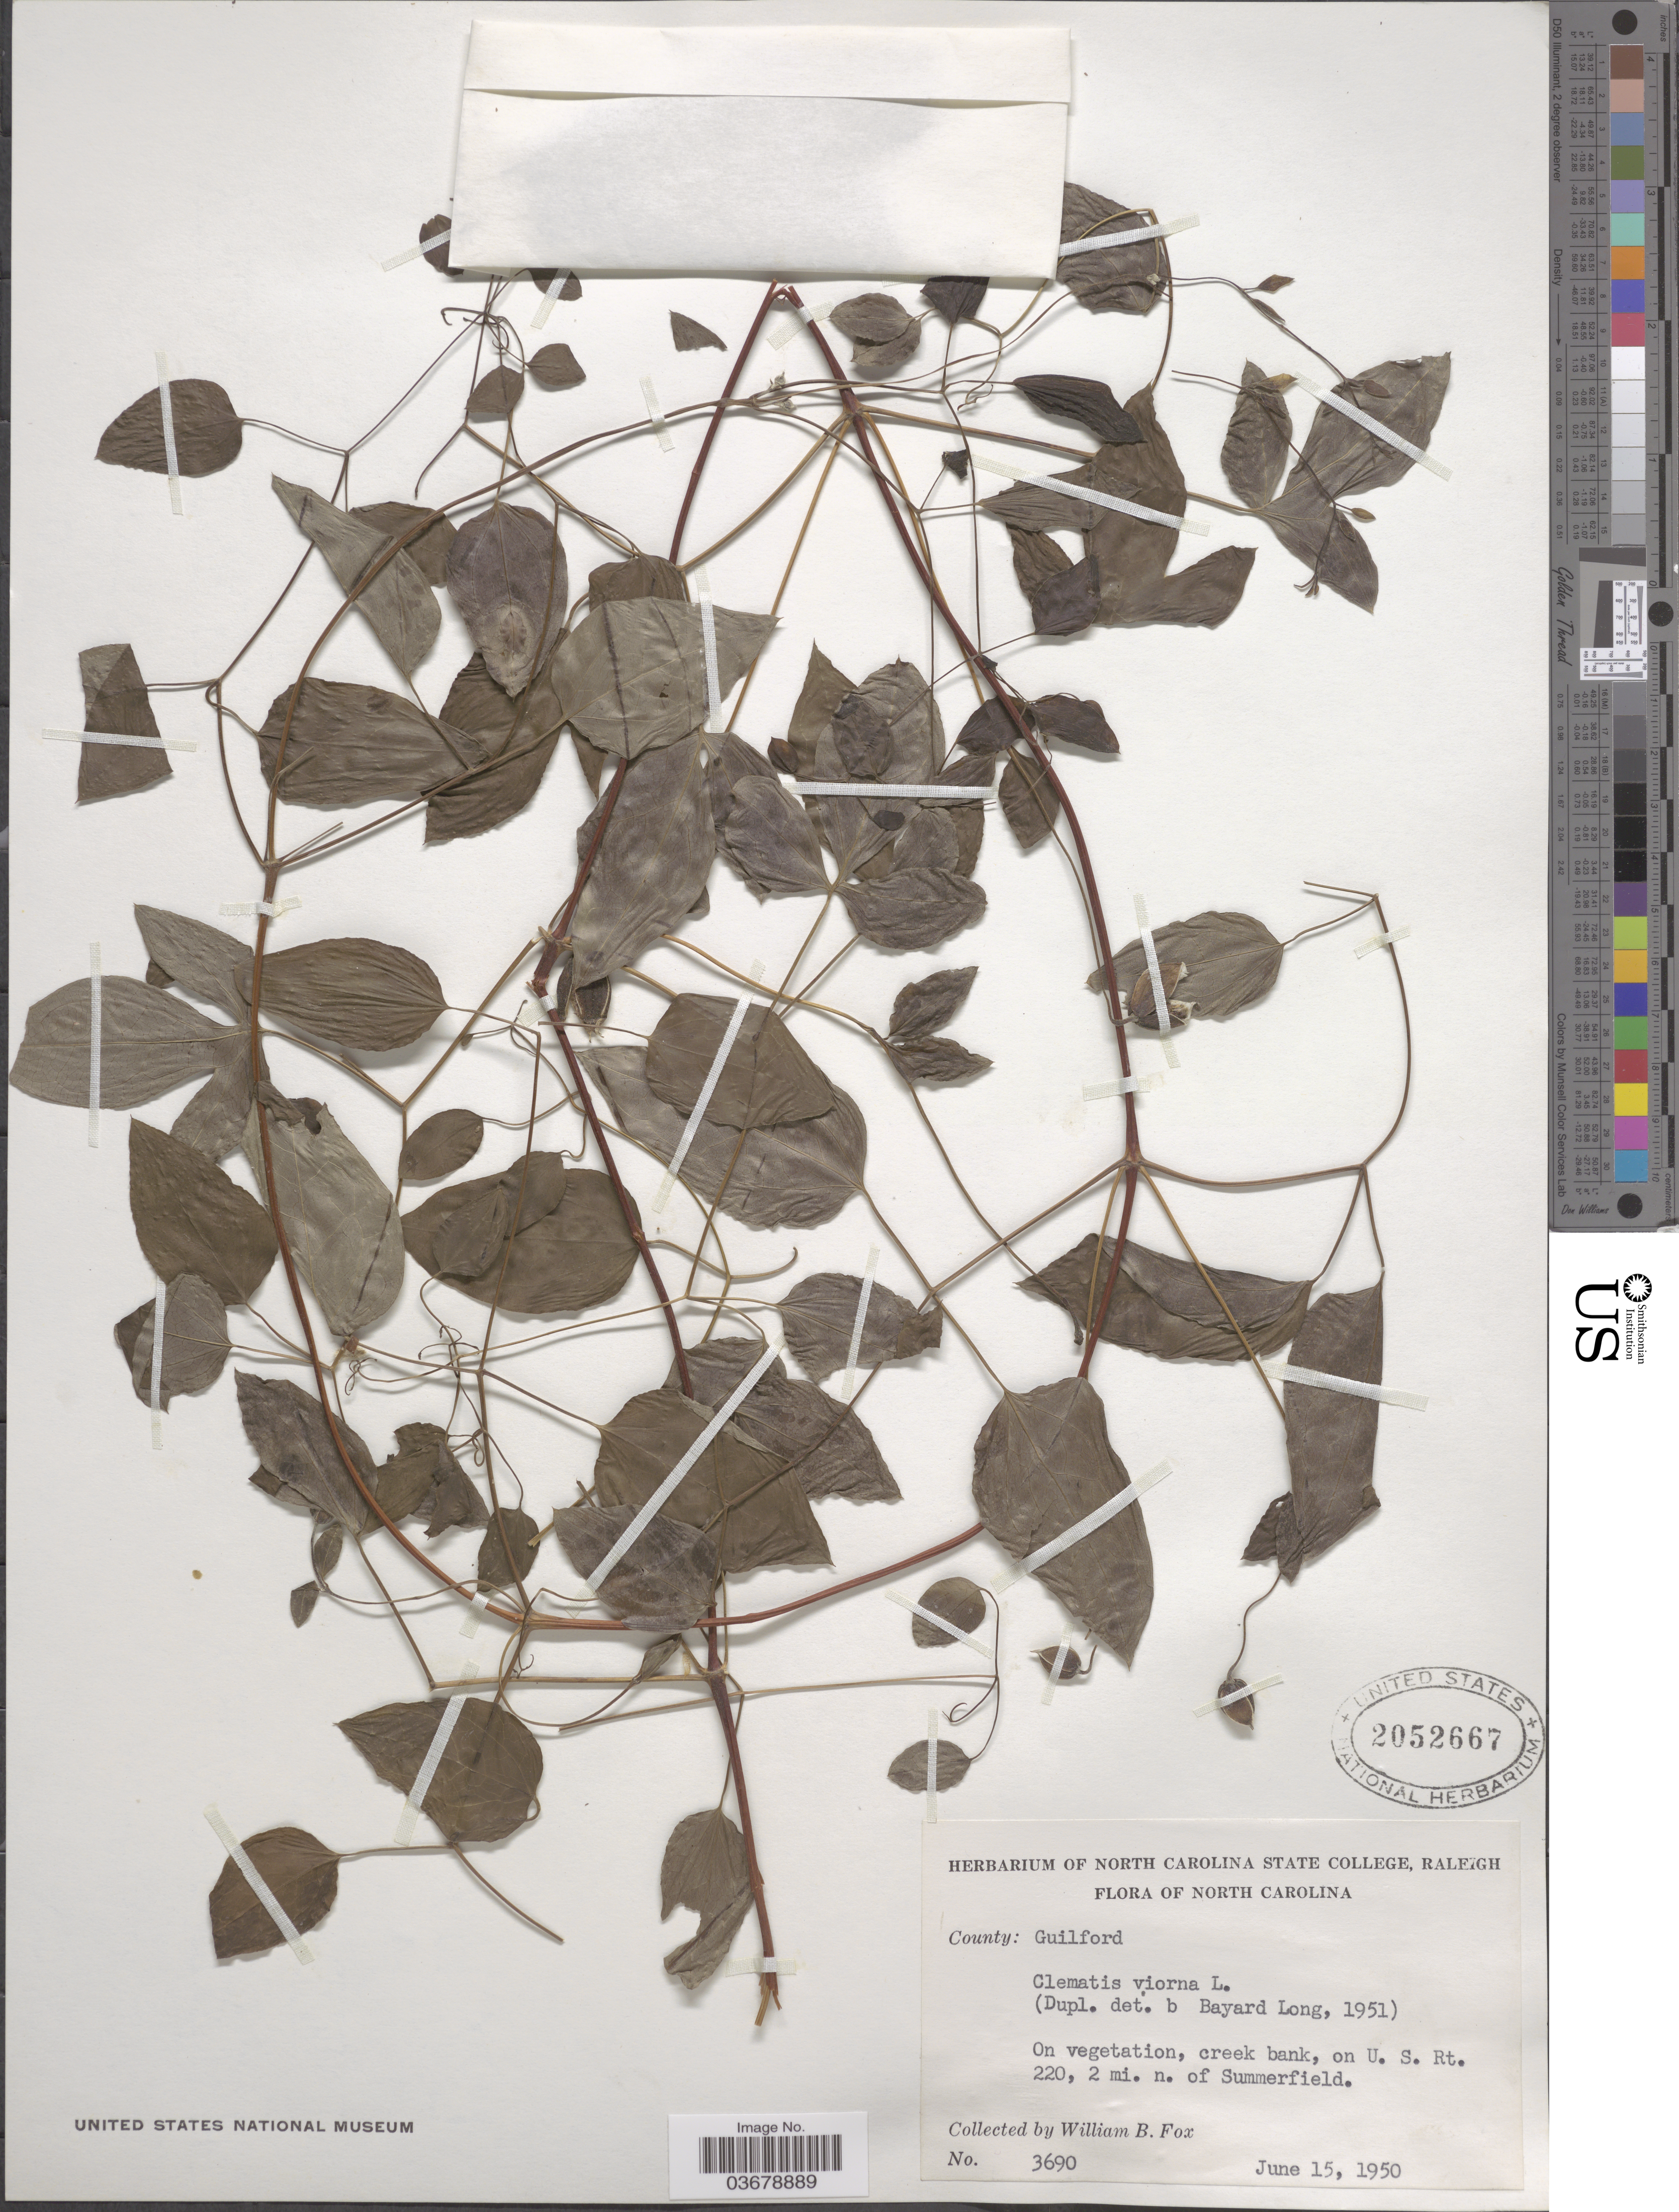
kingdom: Plantae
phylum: Tracheophyta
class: Magnoliopsida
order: Ranunculales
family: Ranunculaceae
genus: Clematis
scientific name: Clematis viorna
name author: L.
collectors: W. B. Fox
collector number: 3690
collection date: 1950-06-15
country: United States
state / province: North Carolina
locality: Creek bank, on U. S. Rt. 220, 2 mi. n. of Summerfield.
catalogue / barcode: US 2052667